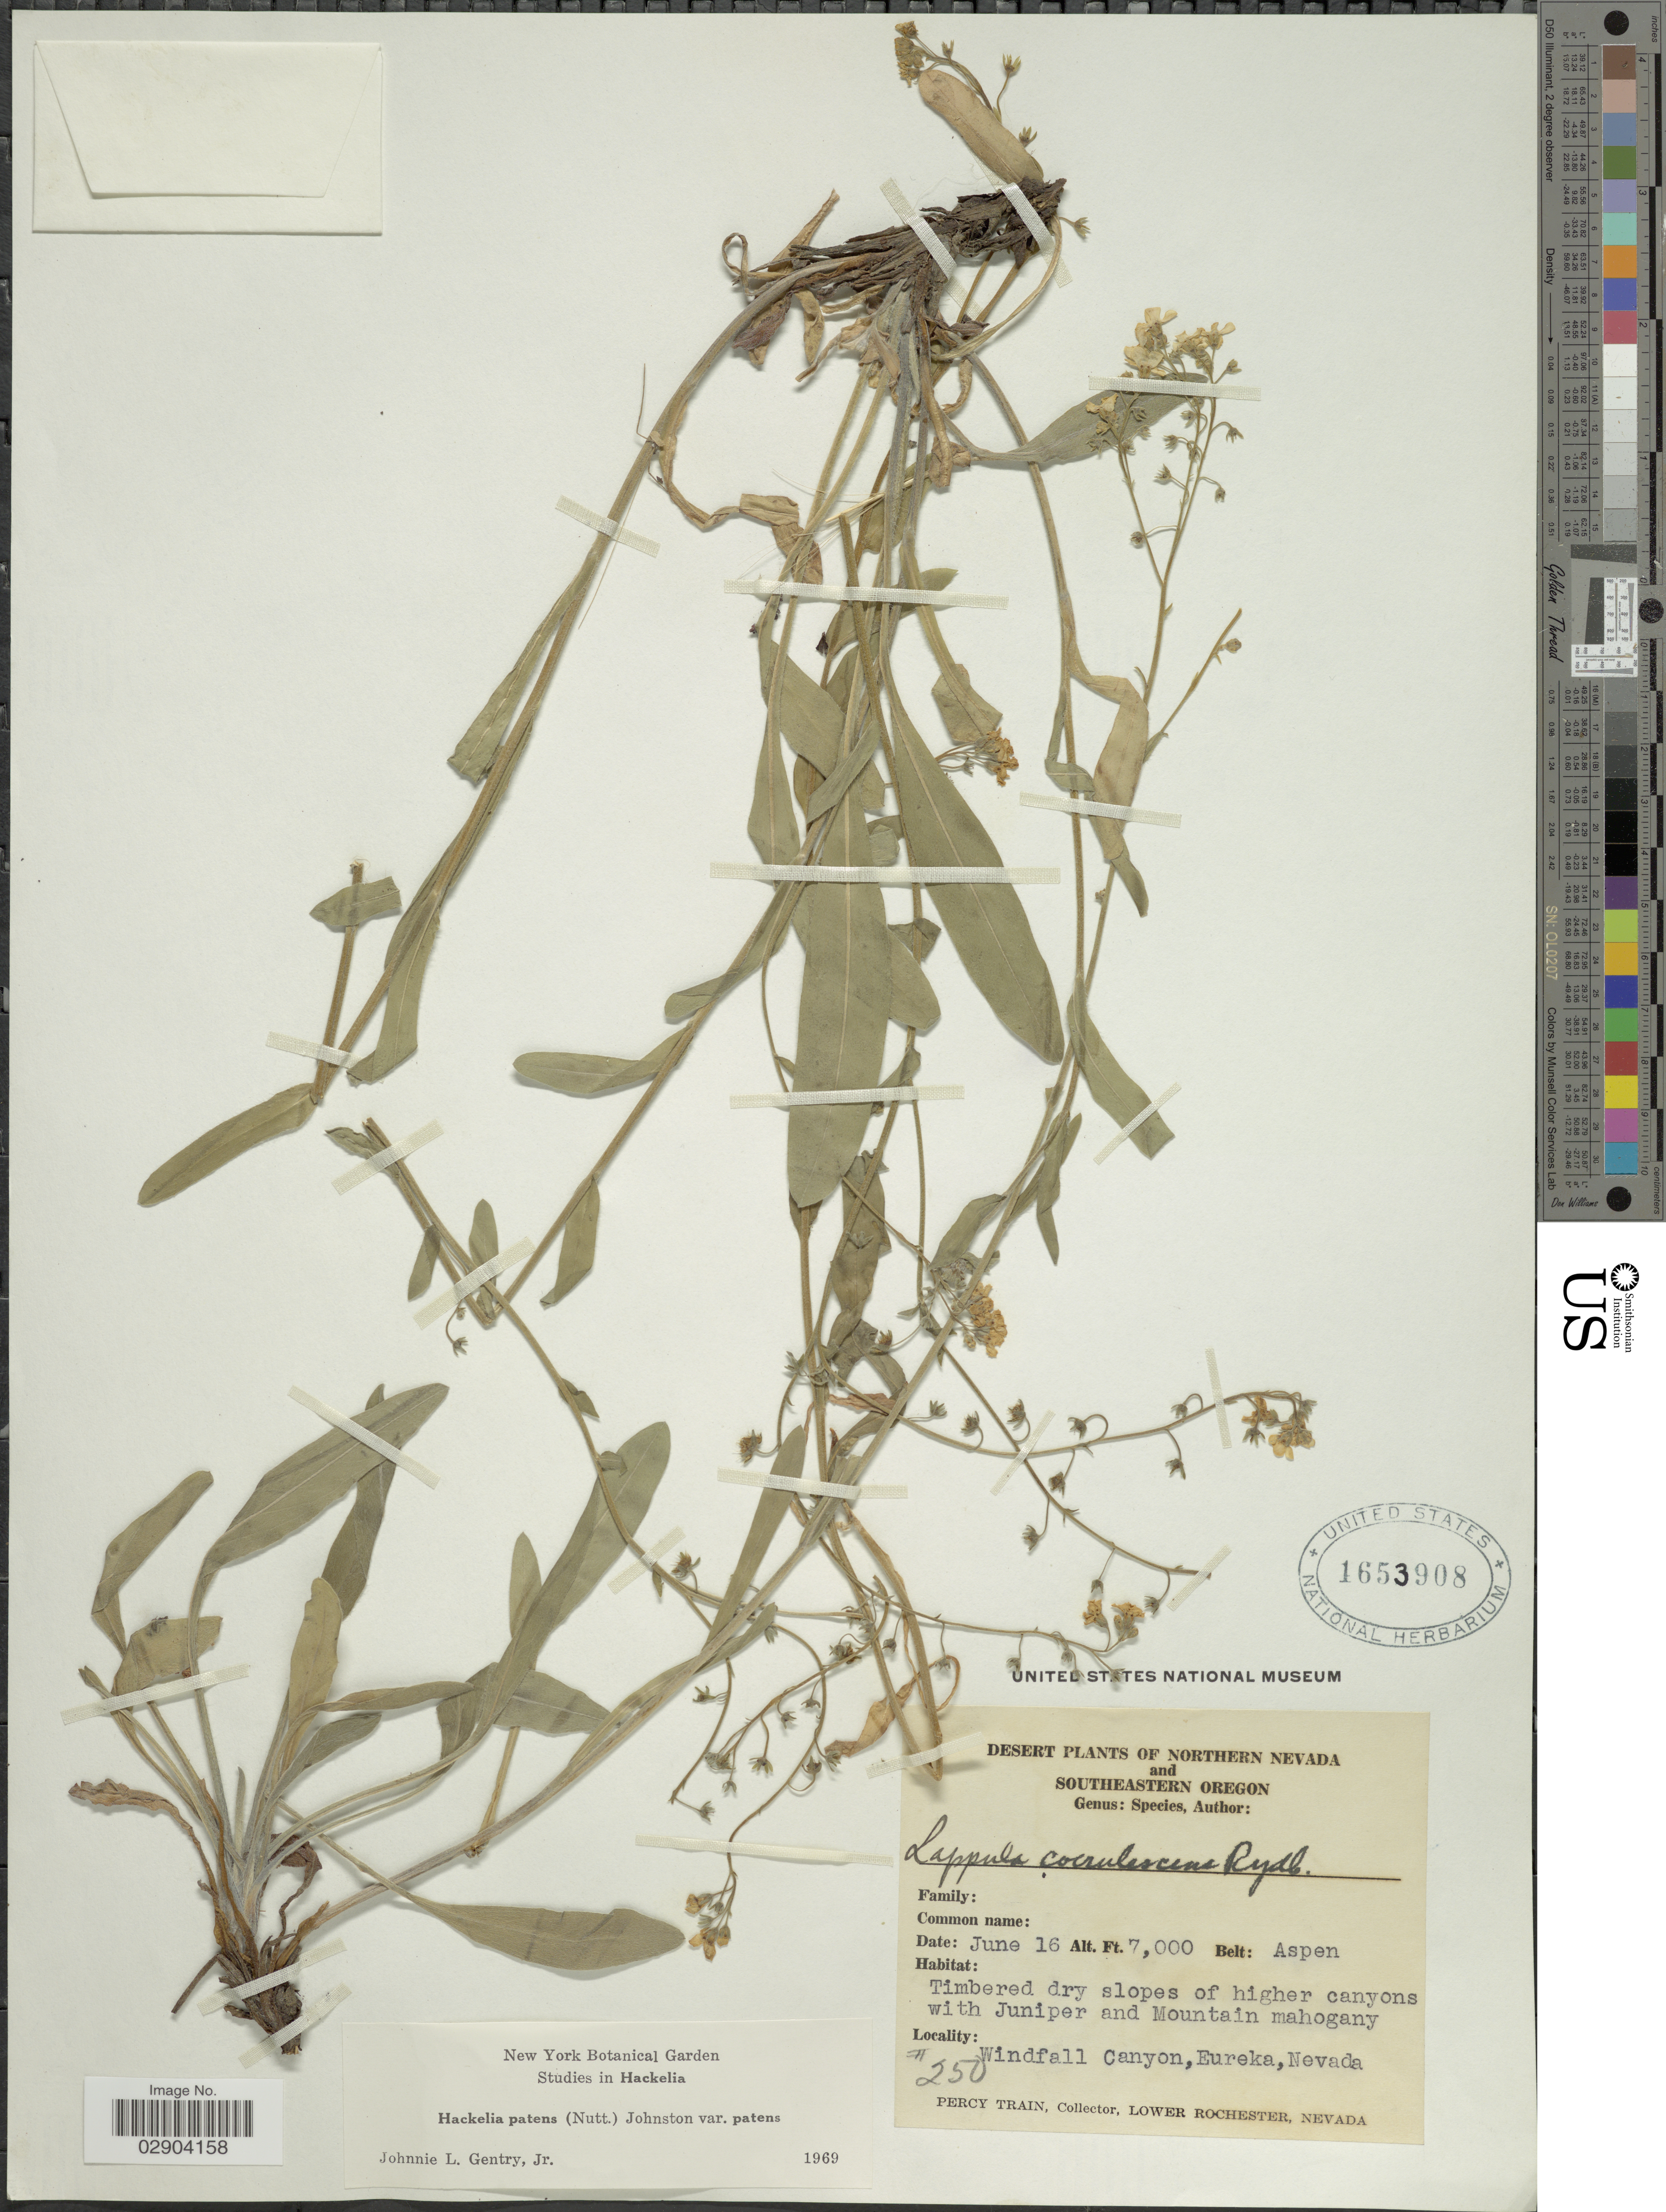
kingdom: Plantae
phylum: Tracheophyta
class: Magnoliopsida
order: Boraginales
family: Boraginaceae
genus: Hackelia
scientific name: Hackelia patens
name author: I.M. Johnst.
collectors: P. Train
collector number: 250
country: United States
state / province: Nevada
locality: Windfall Canyon, Eureka.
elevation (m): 2134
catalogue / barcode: US 1653908